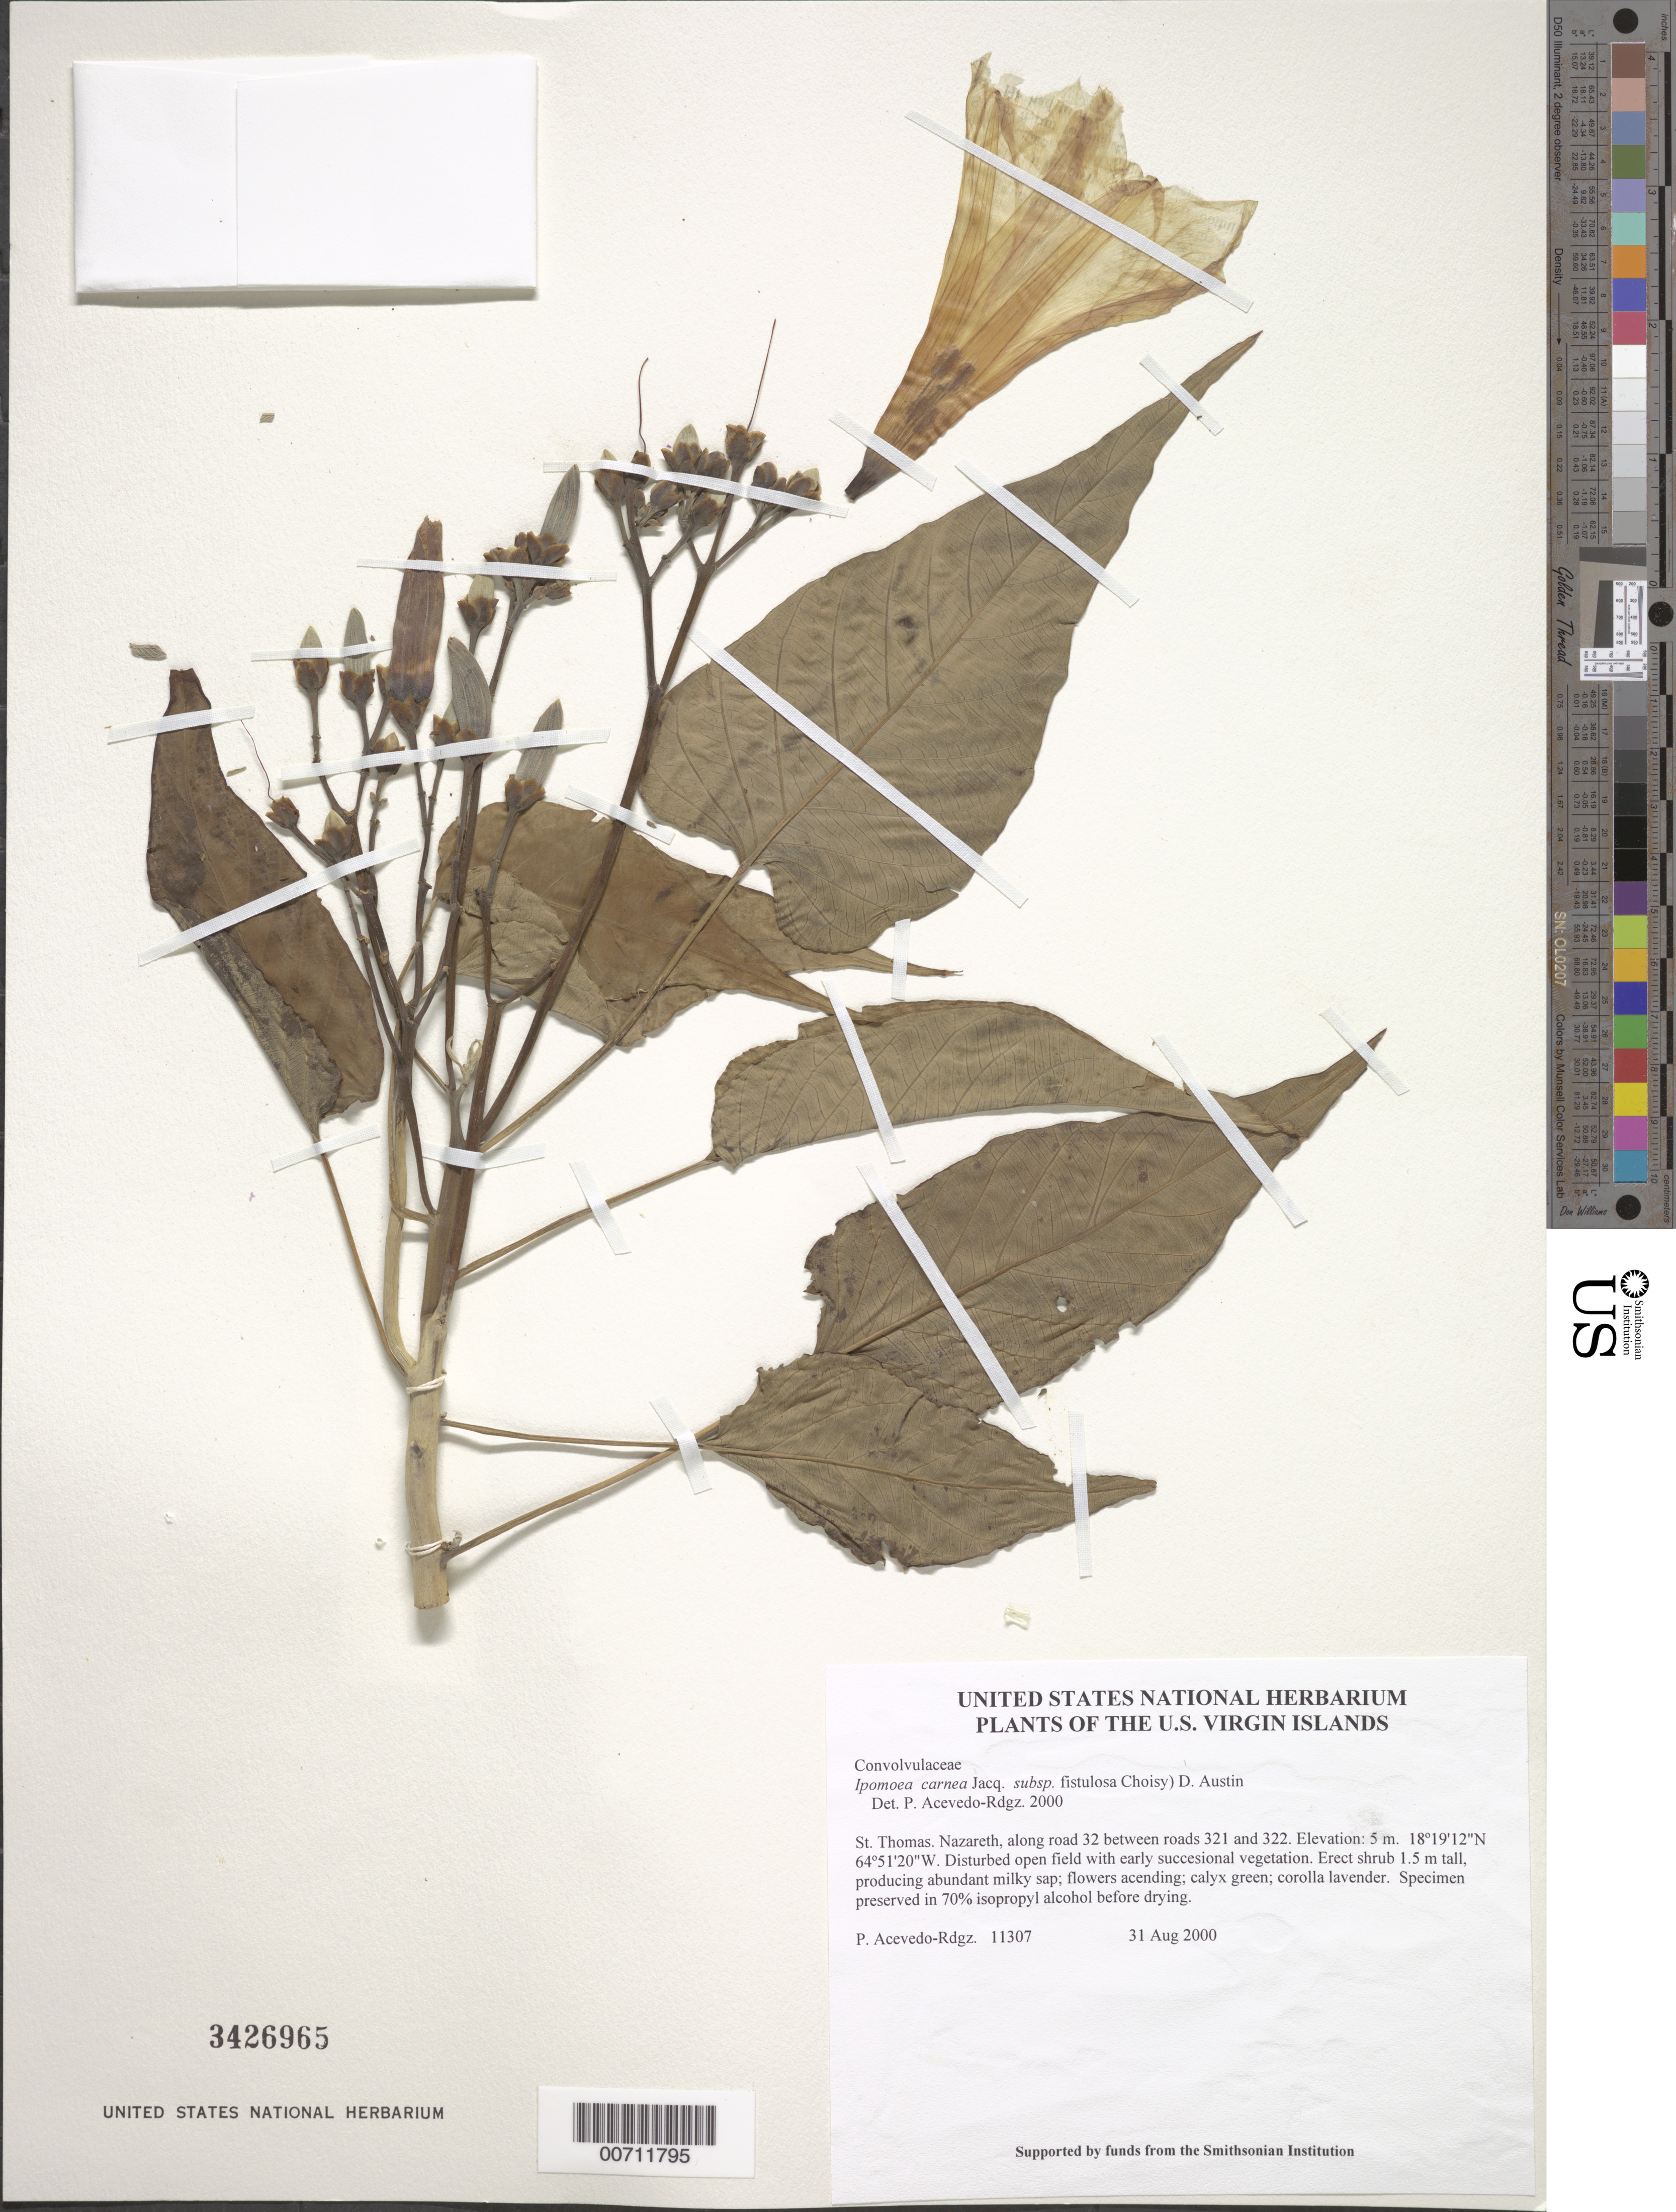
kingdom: Plantae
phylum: Tracheophyta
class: Magnoliopsida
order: Solanales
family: Convolvulaceae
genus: Ipomoea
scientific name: Ipomoea carnea subsp. fistulosa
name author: (Mart. ex Choisy) D.F. Austin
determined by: Acevedo-Rodríguez, P., (BOT), Smithsonian Institution - National Museum of Natural History (UNITED STATES)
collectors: P. Acevedo-Rodr.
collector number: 11307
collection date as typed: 31 Aug 2000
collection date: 2000-08-31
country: U.S. Virgin Islands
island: St. Thomas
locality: Nazareth, along road 32 between roads 321 and 322.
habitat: Disturbed open field with early succesional vegetation.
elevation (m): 5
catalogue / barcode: US 3426965